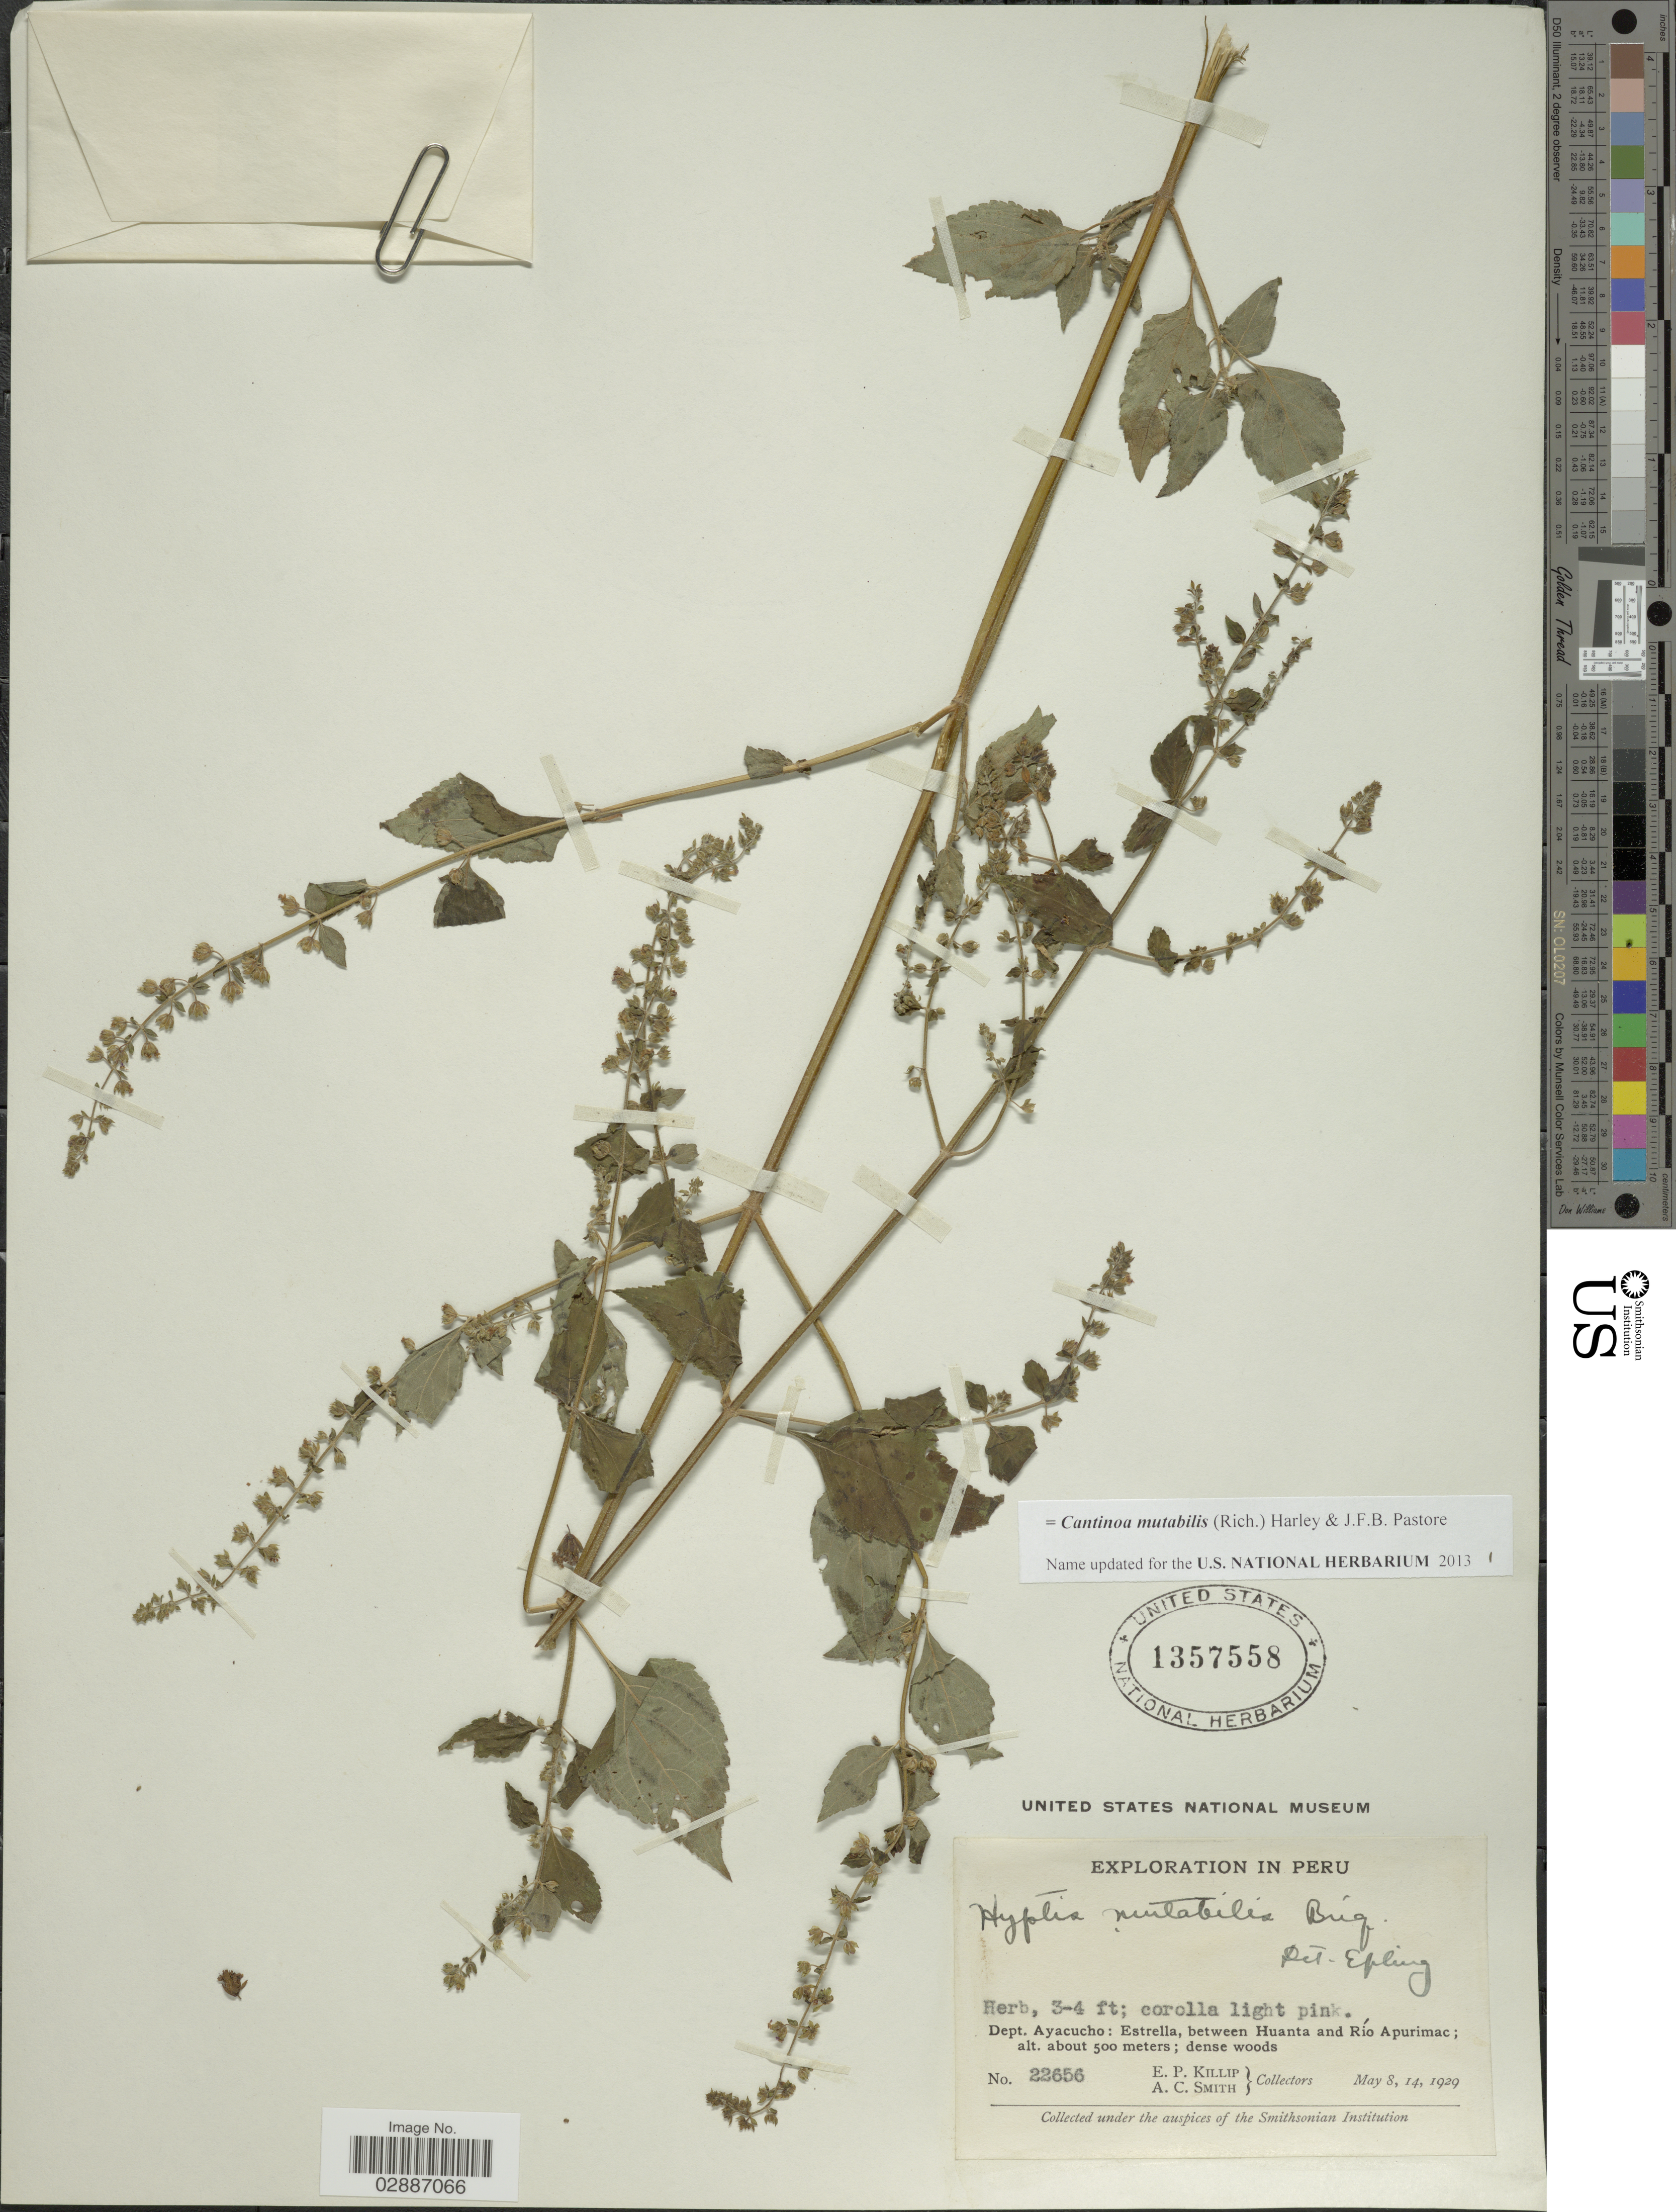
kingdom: Plantae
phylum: Tracheophyta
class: Magnoliopsida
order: Lamiales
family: Lamiaceae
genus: Cantinoa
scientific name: Cantinoa mutabilis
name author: (Epling) Harley & J.F.B. Pastore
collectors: E. P. Killip & A. C. Smith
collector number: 22656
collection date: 1929-05-08/1929-05-14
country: Peru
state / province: Ayacucho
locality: Dept. Ayacucho: Estrella, between Huanta and Río Apurimac.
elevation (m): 500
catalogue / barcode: US 1357558